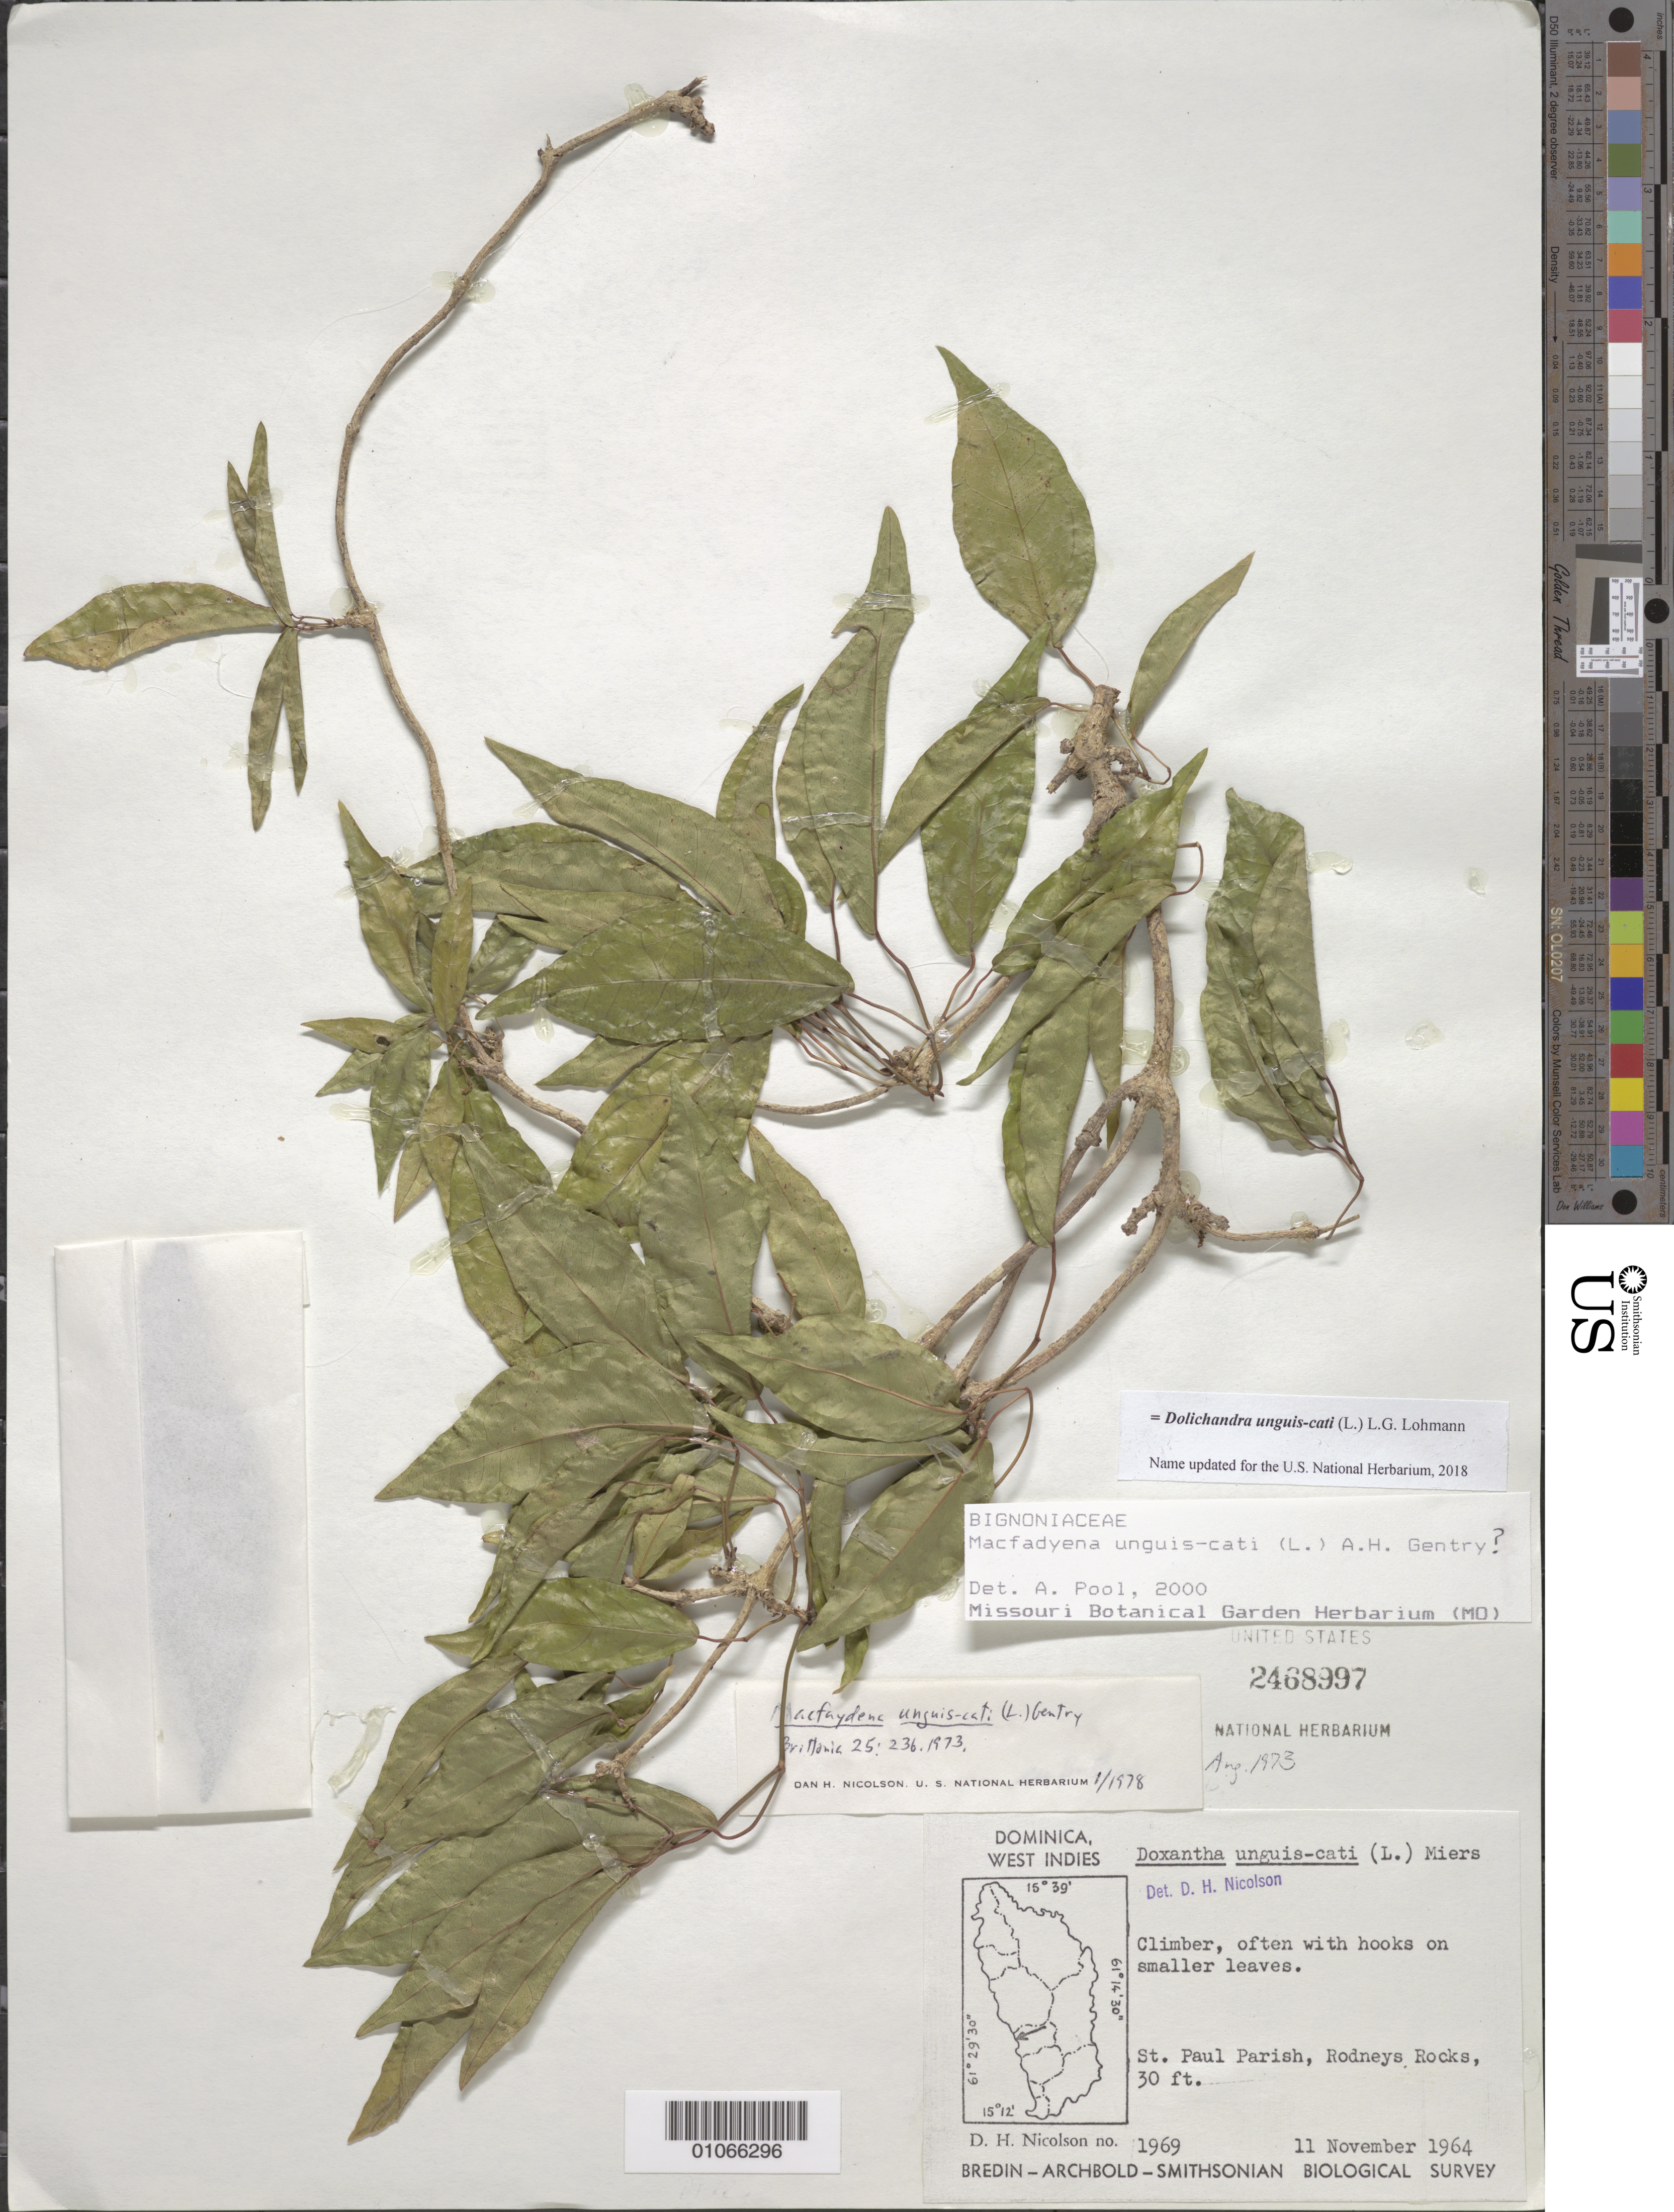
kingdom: Plantae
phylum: Tracheophyta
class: Magnoliopsida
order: Lamiales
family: Bignoniaceae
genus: Dolichandra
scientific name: Dolichandra unguis-cati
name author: (L.) L.G. Lohmann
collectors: D. H. Nicolson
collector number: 1969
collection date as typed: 11 Nov 1964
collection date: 1964-11-11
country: Dominica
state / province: St. Paul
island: Dominica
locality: Rodneys Rocks.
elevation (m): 9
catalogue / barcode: US 2468997